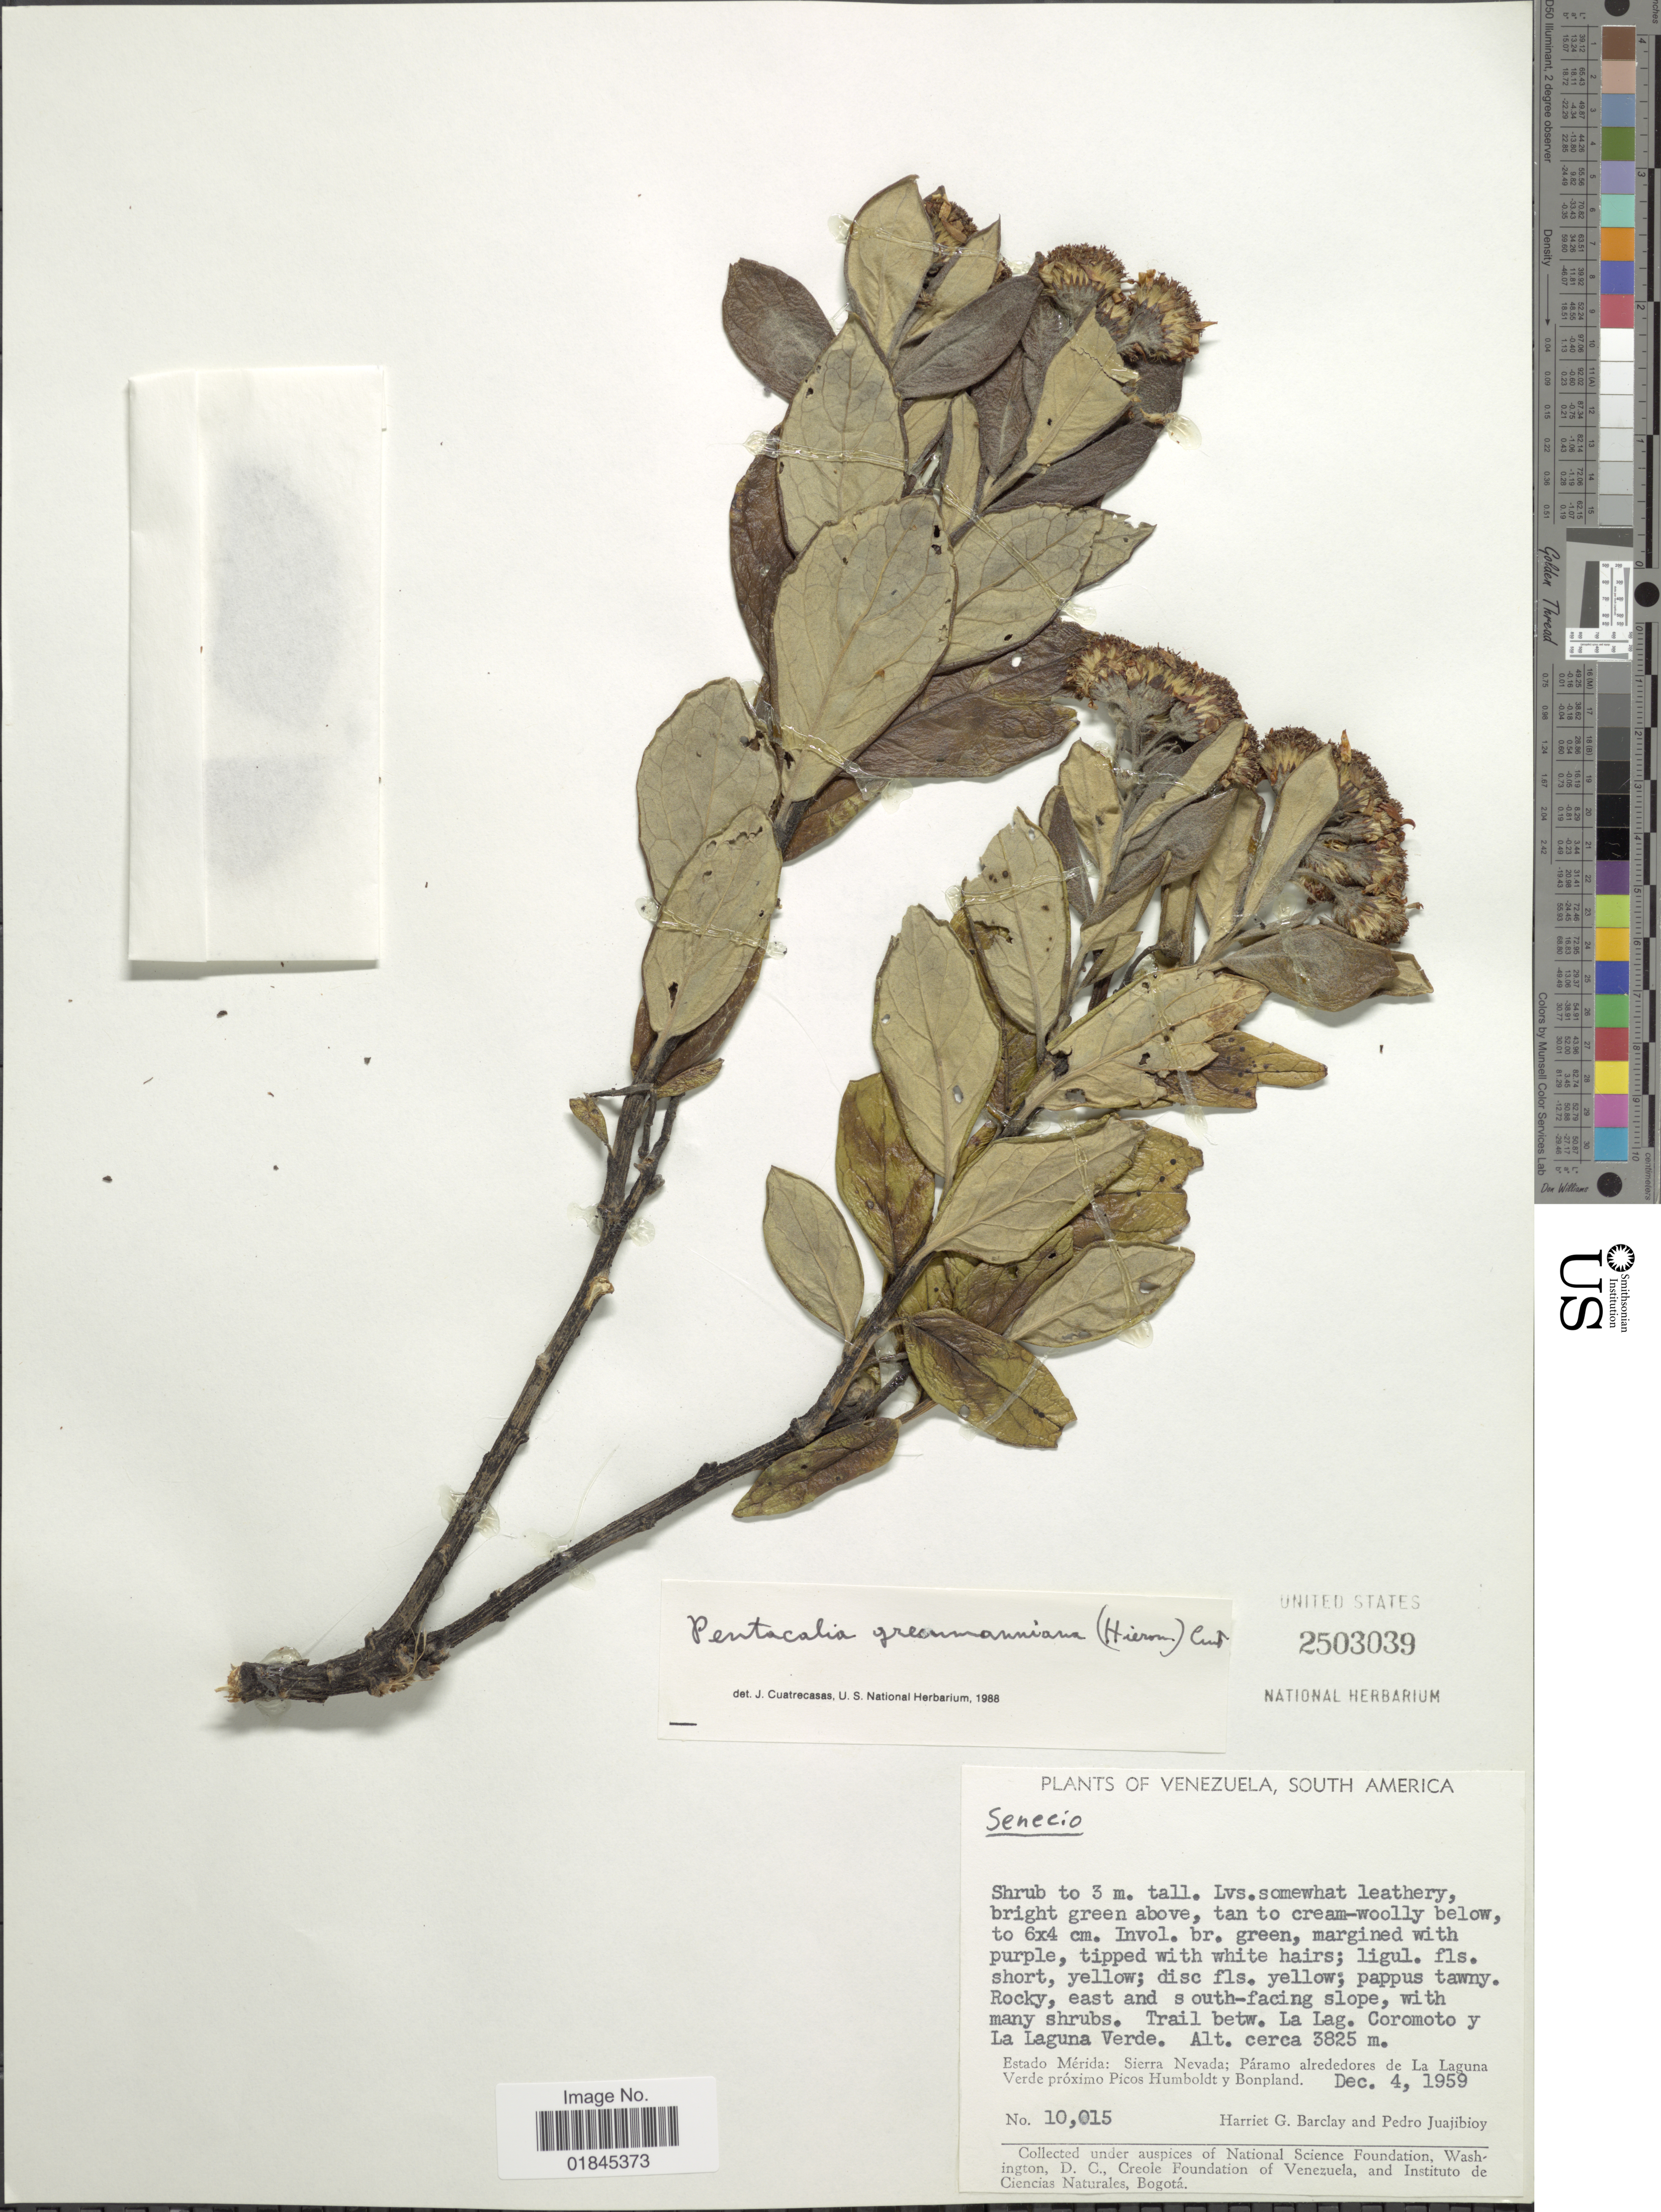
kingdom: Plantae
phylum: Tracheophyta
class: Magnoliopsida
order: Asterales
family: Asteraceae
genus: Pentacalia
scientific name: Pentacalia greenmaniana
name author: (Hieron.) Cuatrec.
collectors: H. G. Barclay & P. Juajibioy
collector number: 10015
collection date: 1959-12-04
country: Venezuela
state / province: Mérida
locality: Trail betw. La Lag. Coromoto y La Laguna Verde. Estado Mérida: Sierra Nevada; Páramo alrededores de La Laguna Verde próximo Picos Humboldt y Bonpland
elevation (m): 3825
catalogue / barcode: US 2503039